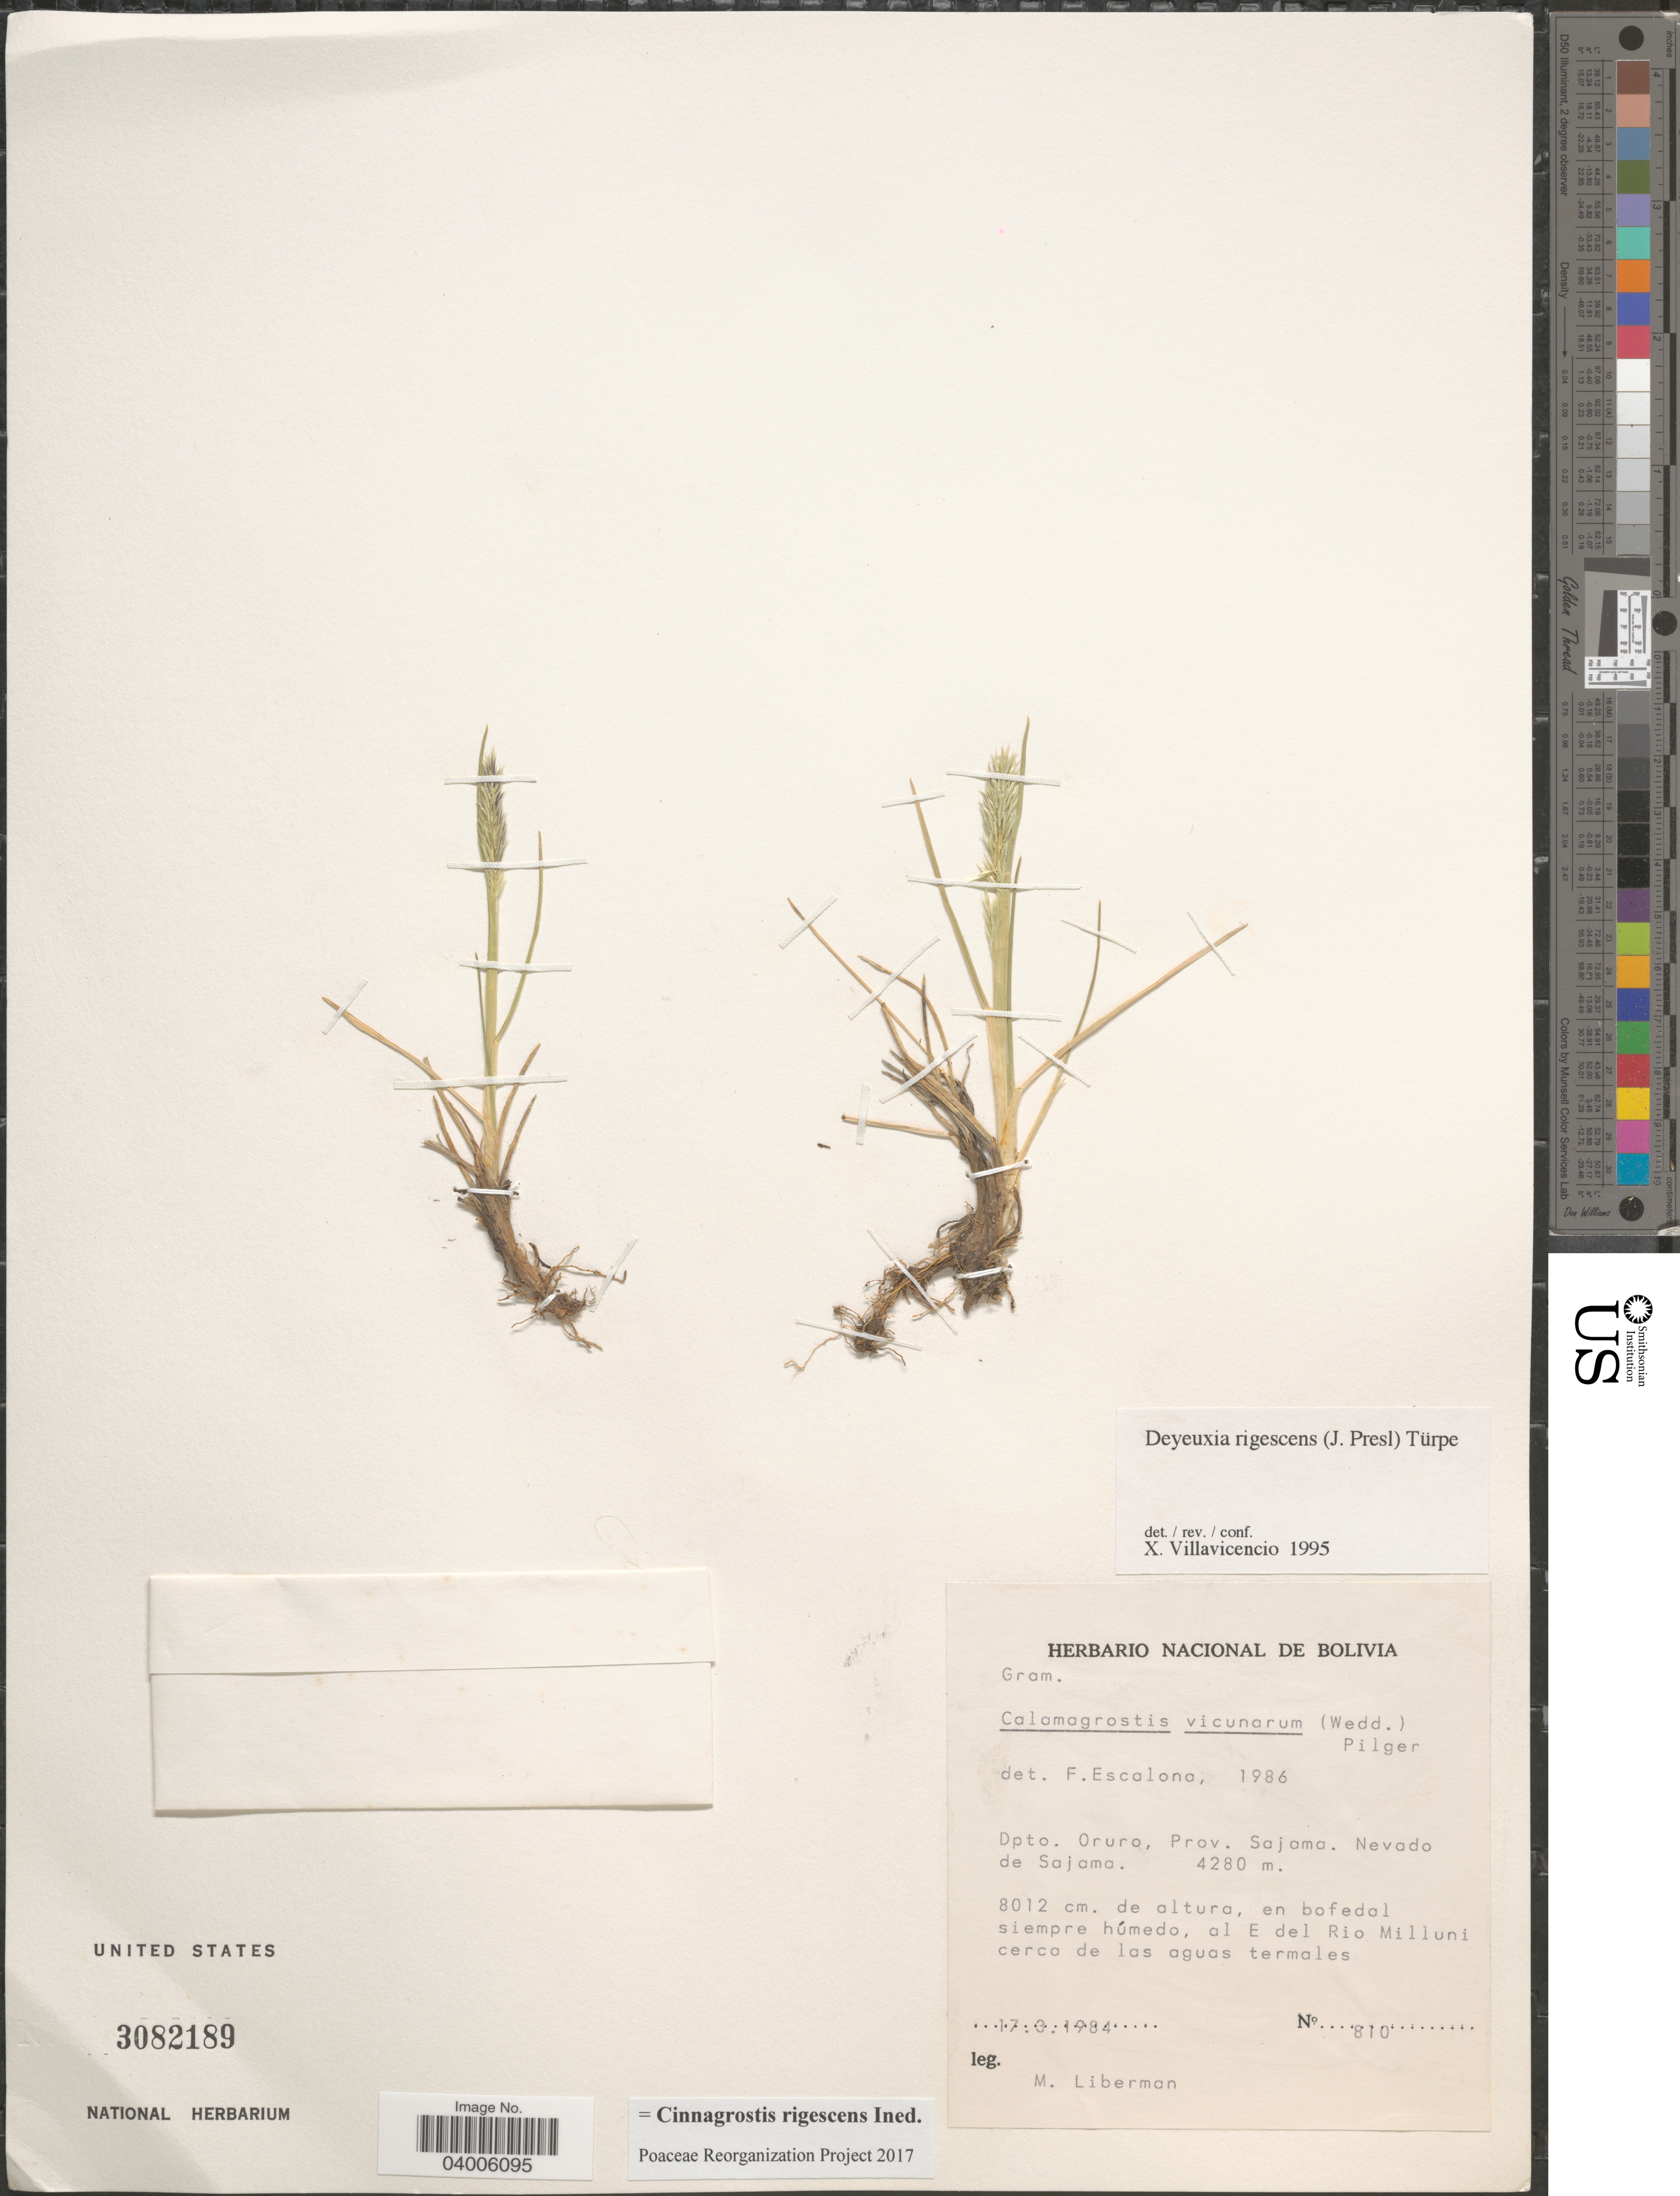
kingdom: Plantae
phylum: Tracheophyta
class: Liliopsida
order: Poales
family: Poaceae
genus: Cinnagrostis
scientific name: Cinnagrostis rigescens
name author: (J. Presl) P.M. Peterson et al.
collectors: M. Liberman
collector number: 810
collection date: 1984-03-17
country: Bolivia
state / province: Oruro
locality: Dpto. Oruro, Prov. Sajama. Nevado de Sajama. En bofedal siempre húmedo, al E del Rio Milluni cerca de los aguas termales.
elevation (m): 4280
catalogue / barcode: US 3082189